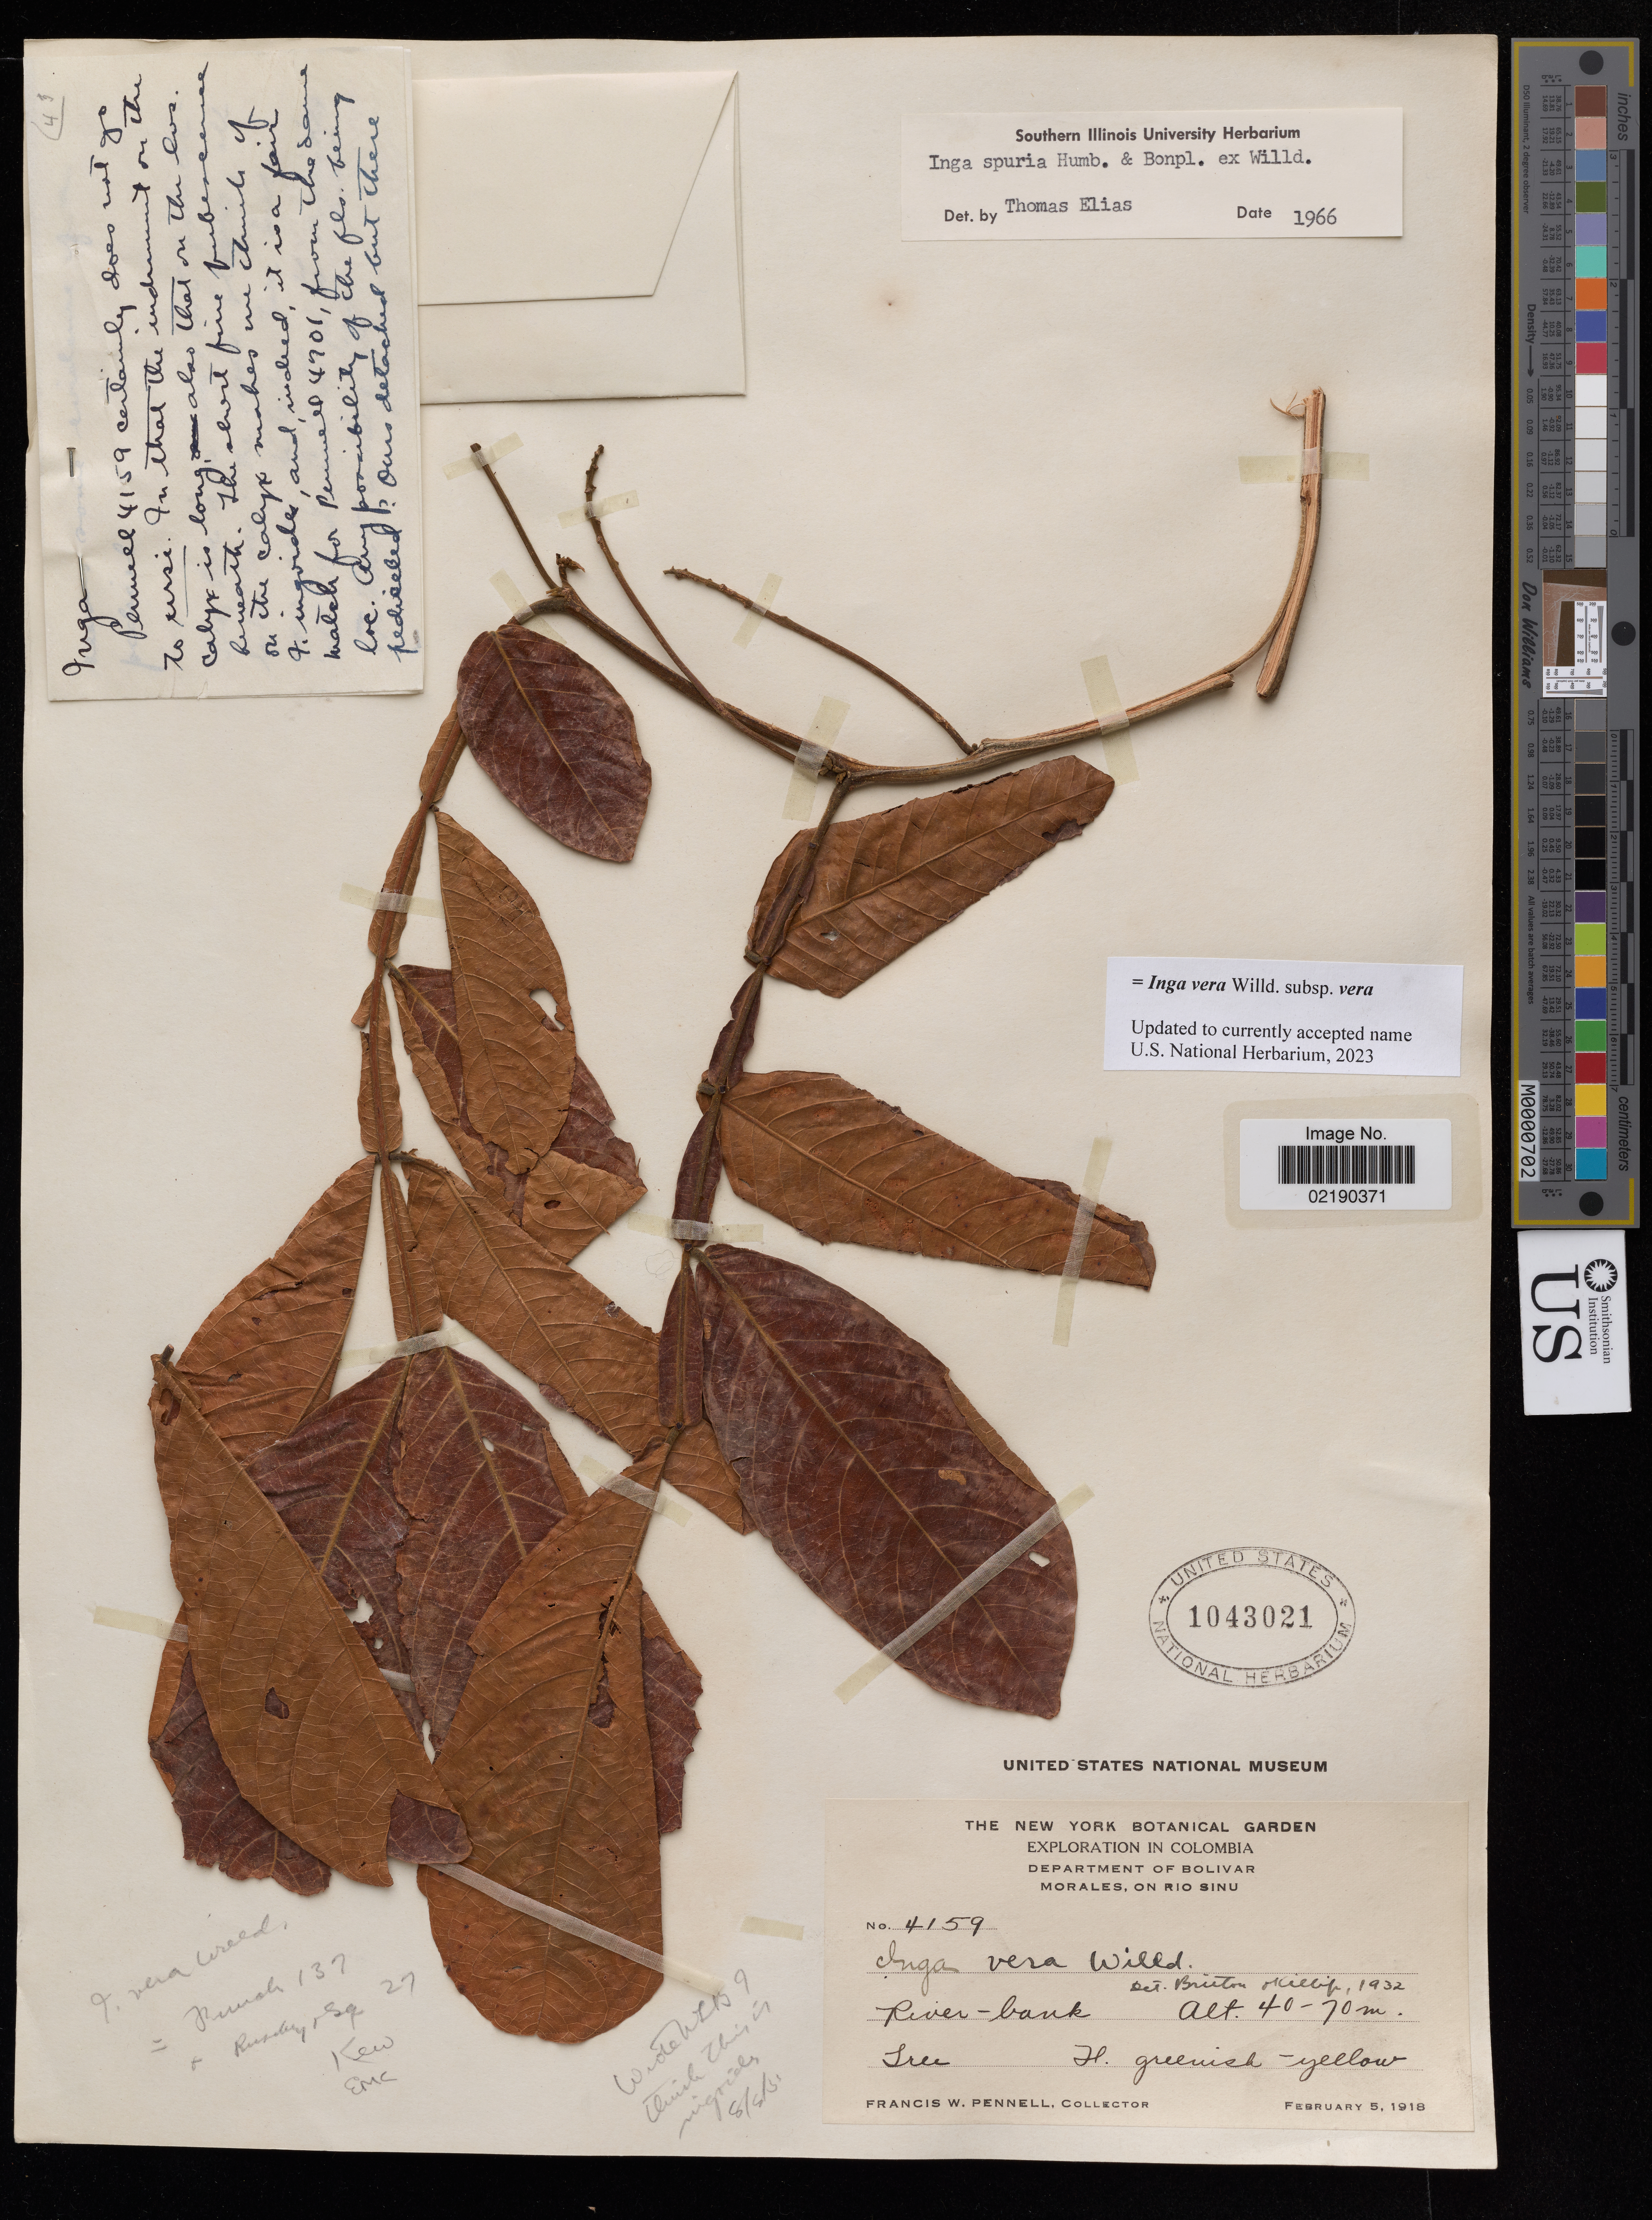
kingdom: Plantae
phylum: Tracheophyta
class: Magnoliopsida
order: Fabales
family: Fabaceae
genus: Inga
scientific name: Inga vera var. vera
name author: Willd.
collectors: F. W. Pennell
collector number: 4159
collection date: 1918-02-05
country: Colombia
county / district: Bolivar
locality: Morales, on Rio Sinu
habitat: Riverbank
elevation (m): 40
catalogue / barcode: US 1043021